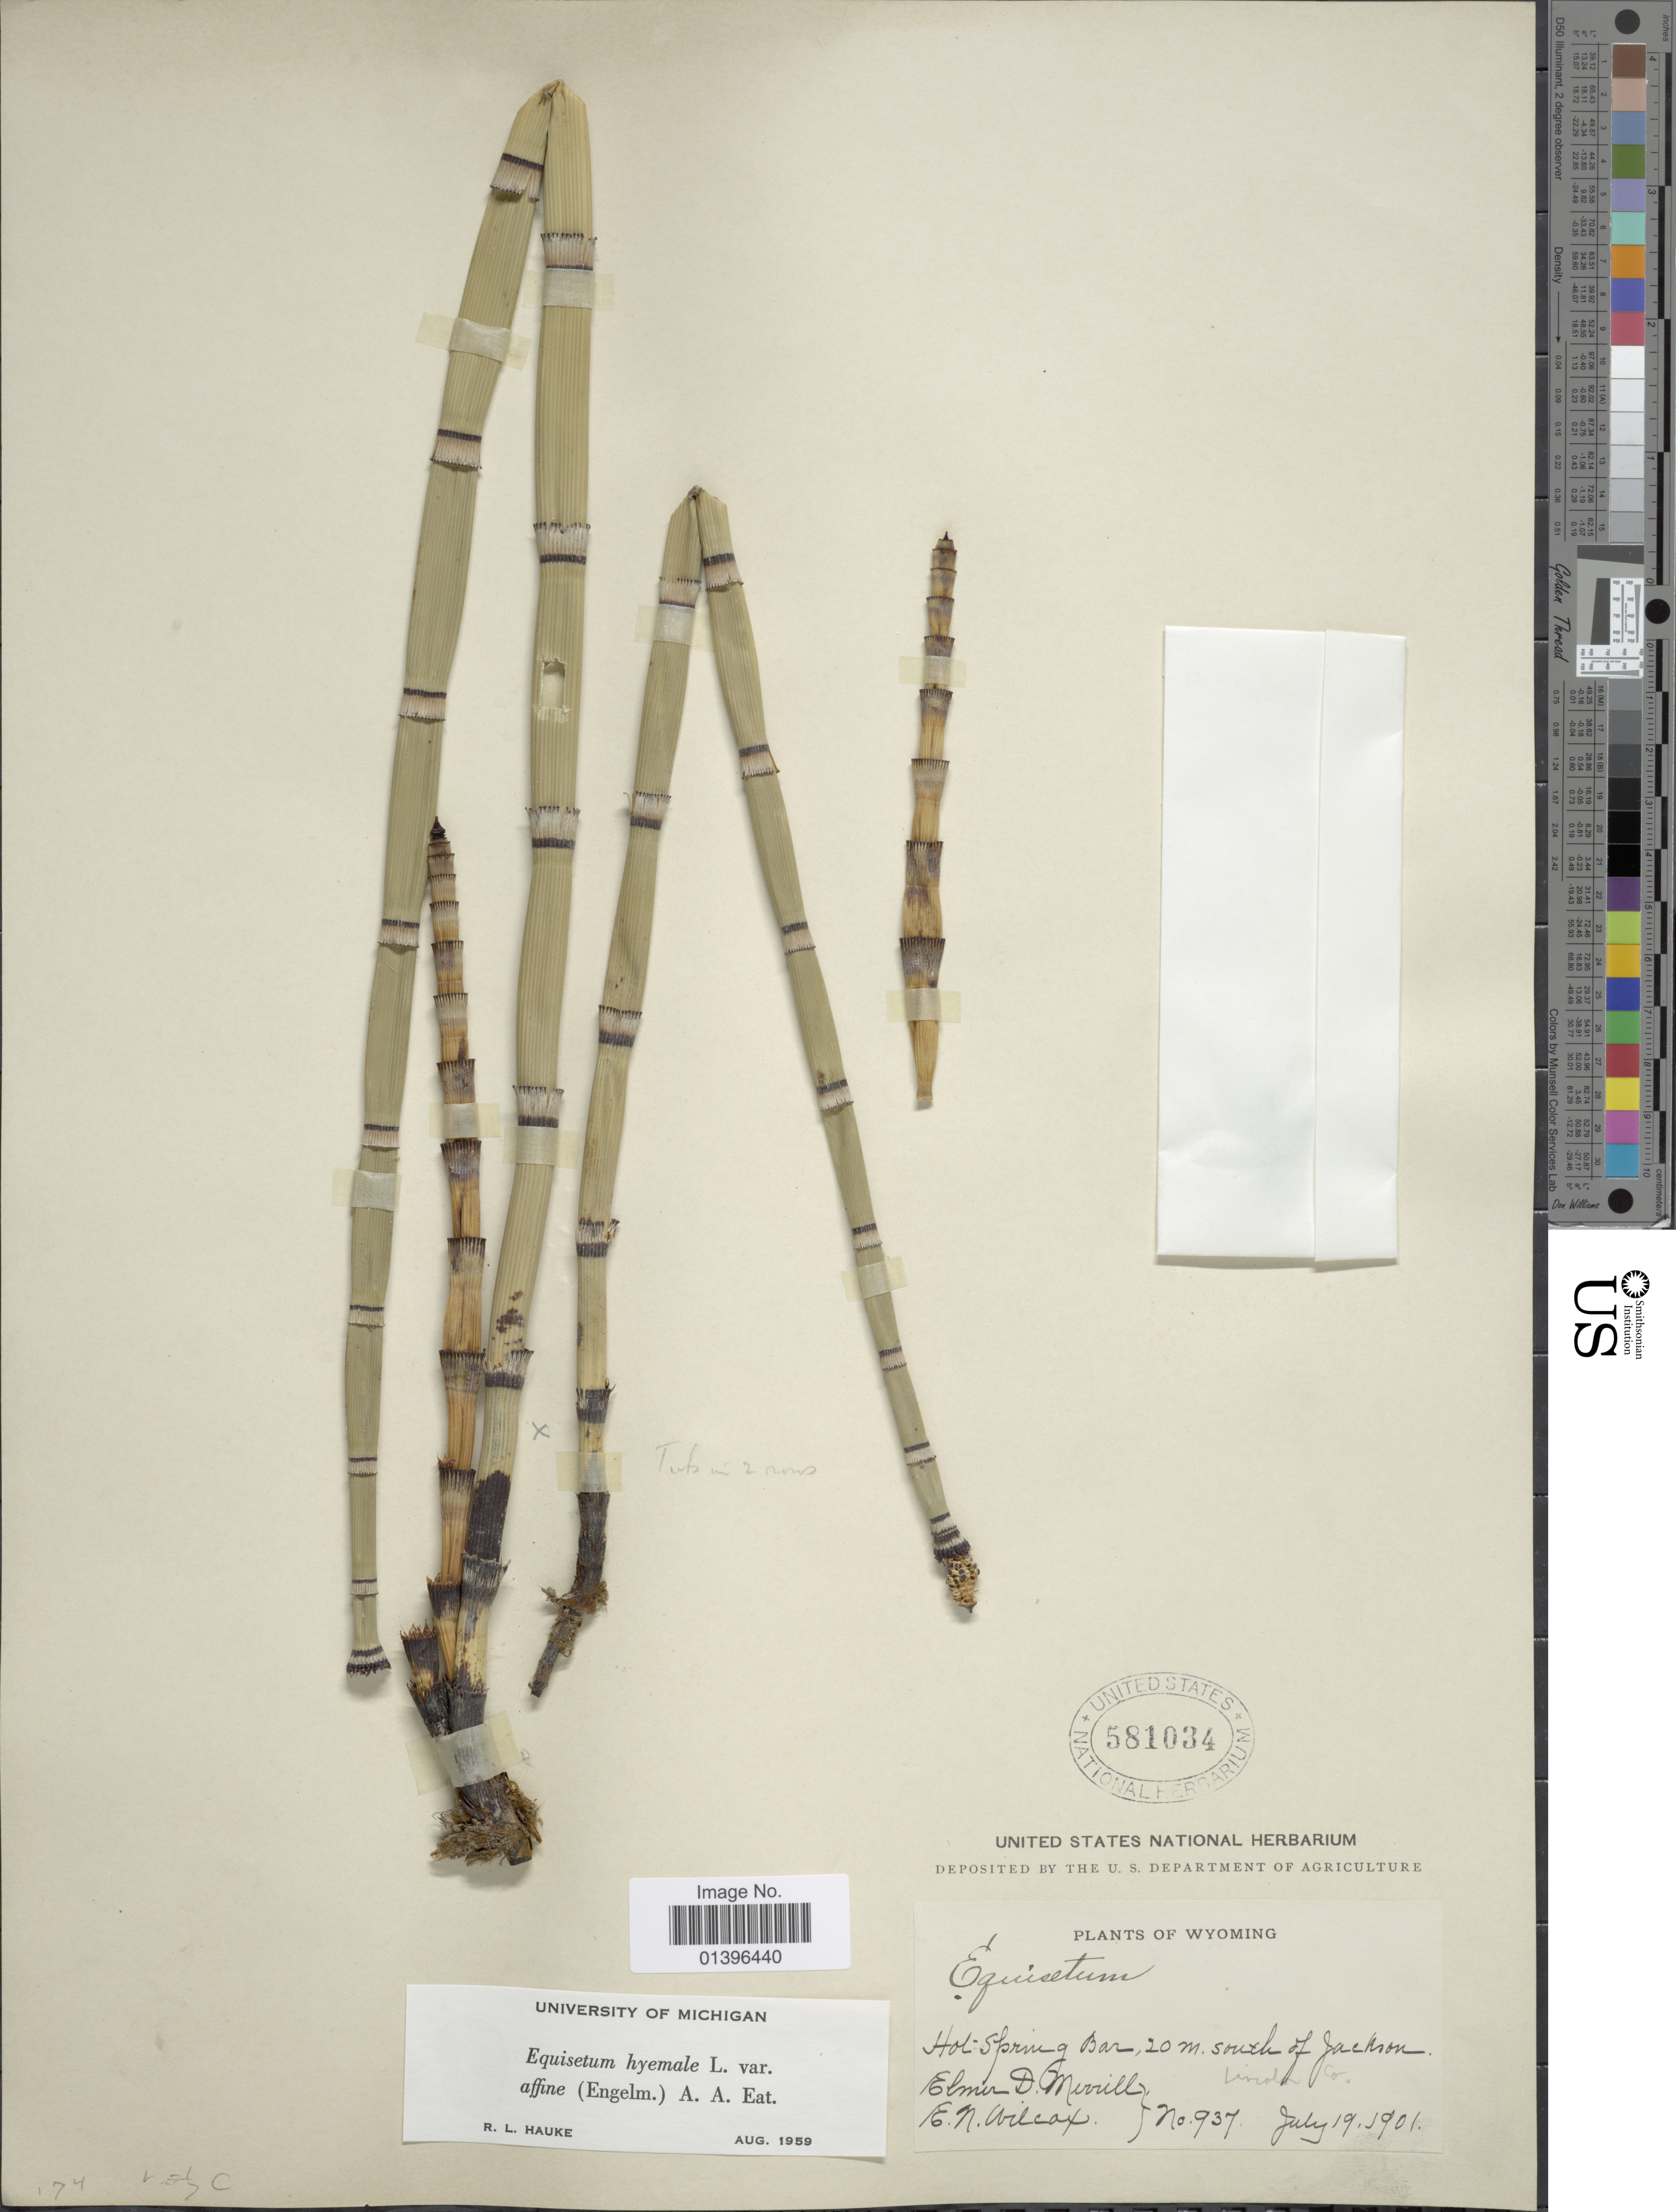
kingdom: Plantae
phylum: Tracheophyta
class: Polypodiopsida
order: Equisetales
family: Equisetaceae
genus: Equisetum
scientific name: Equisetum hyemale var. affine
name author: (Engelm.) A.A. Eaton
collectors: E. D. Merrill & E. Wilcox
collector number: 937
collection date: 1901-07-19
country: United States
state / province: Wyoming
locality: Hot Springs Bar, 20 m. south of Jackson, Lincoln Co.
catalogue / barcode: US 581034